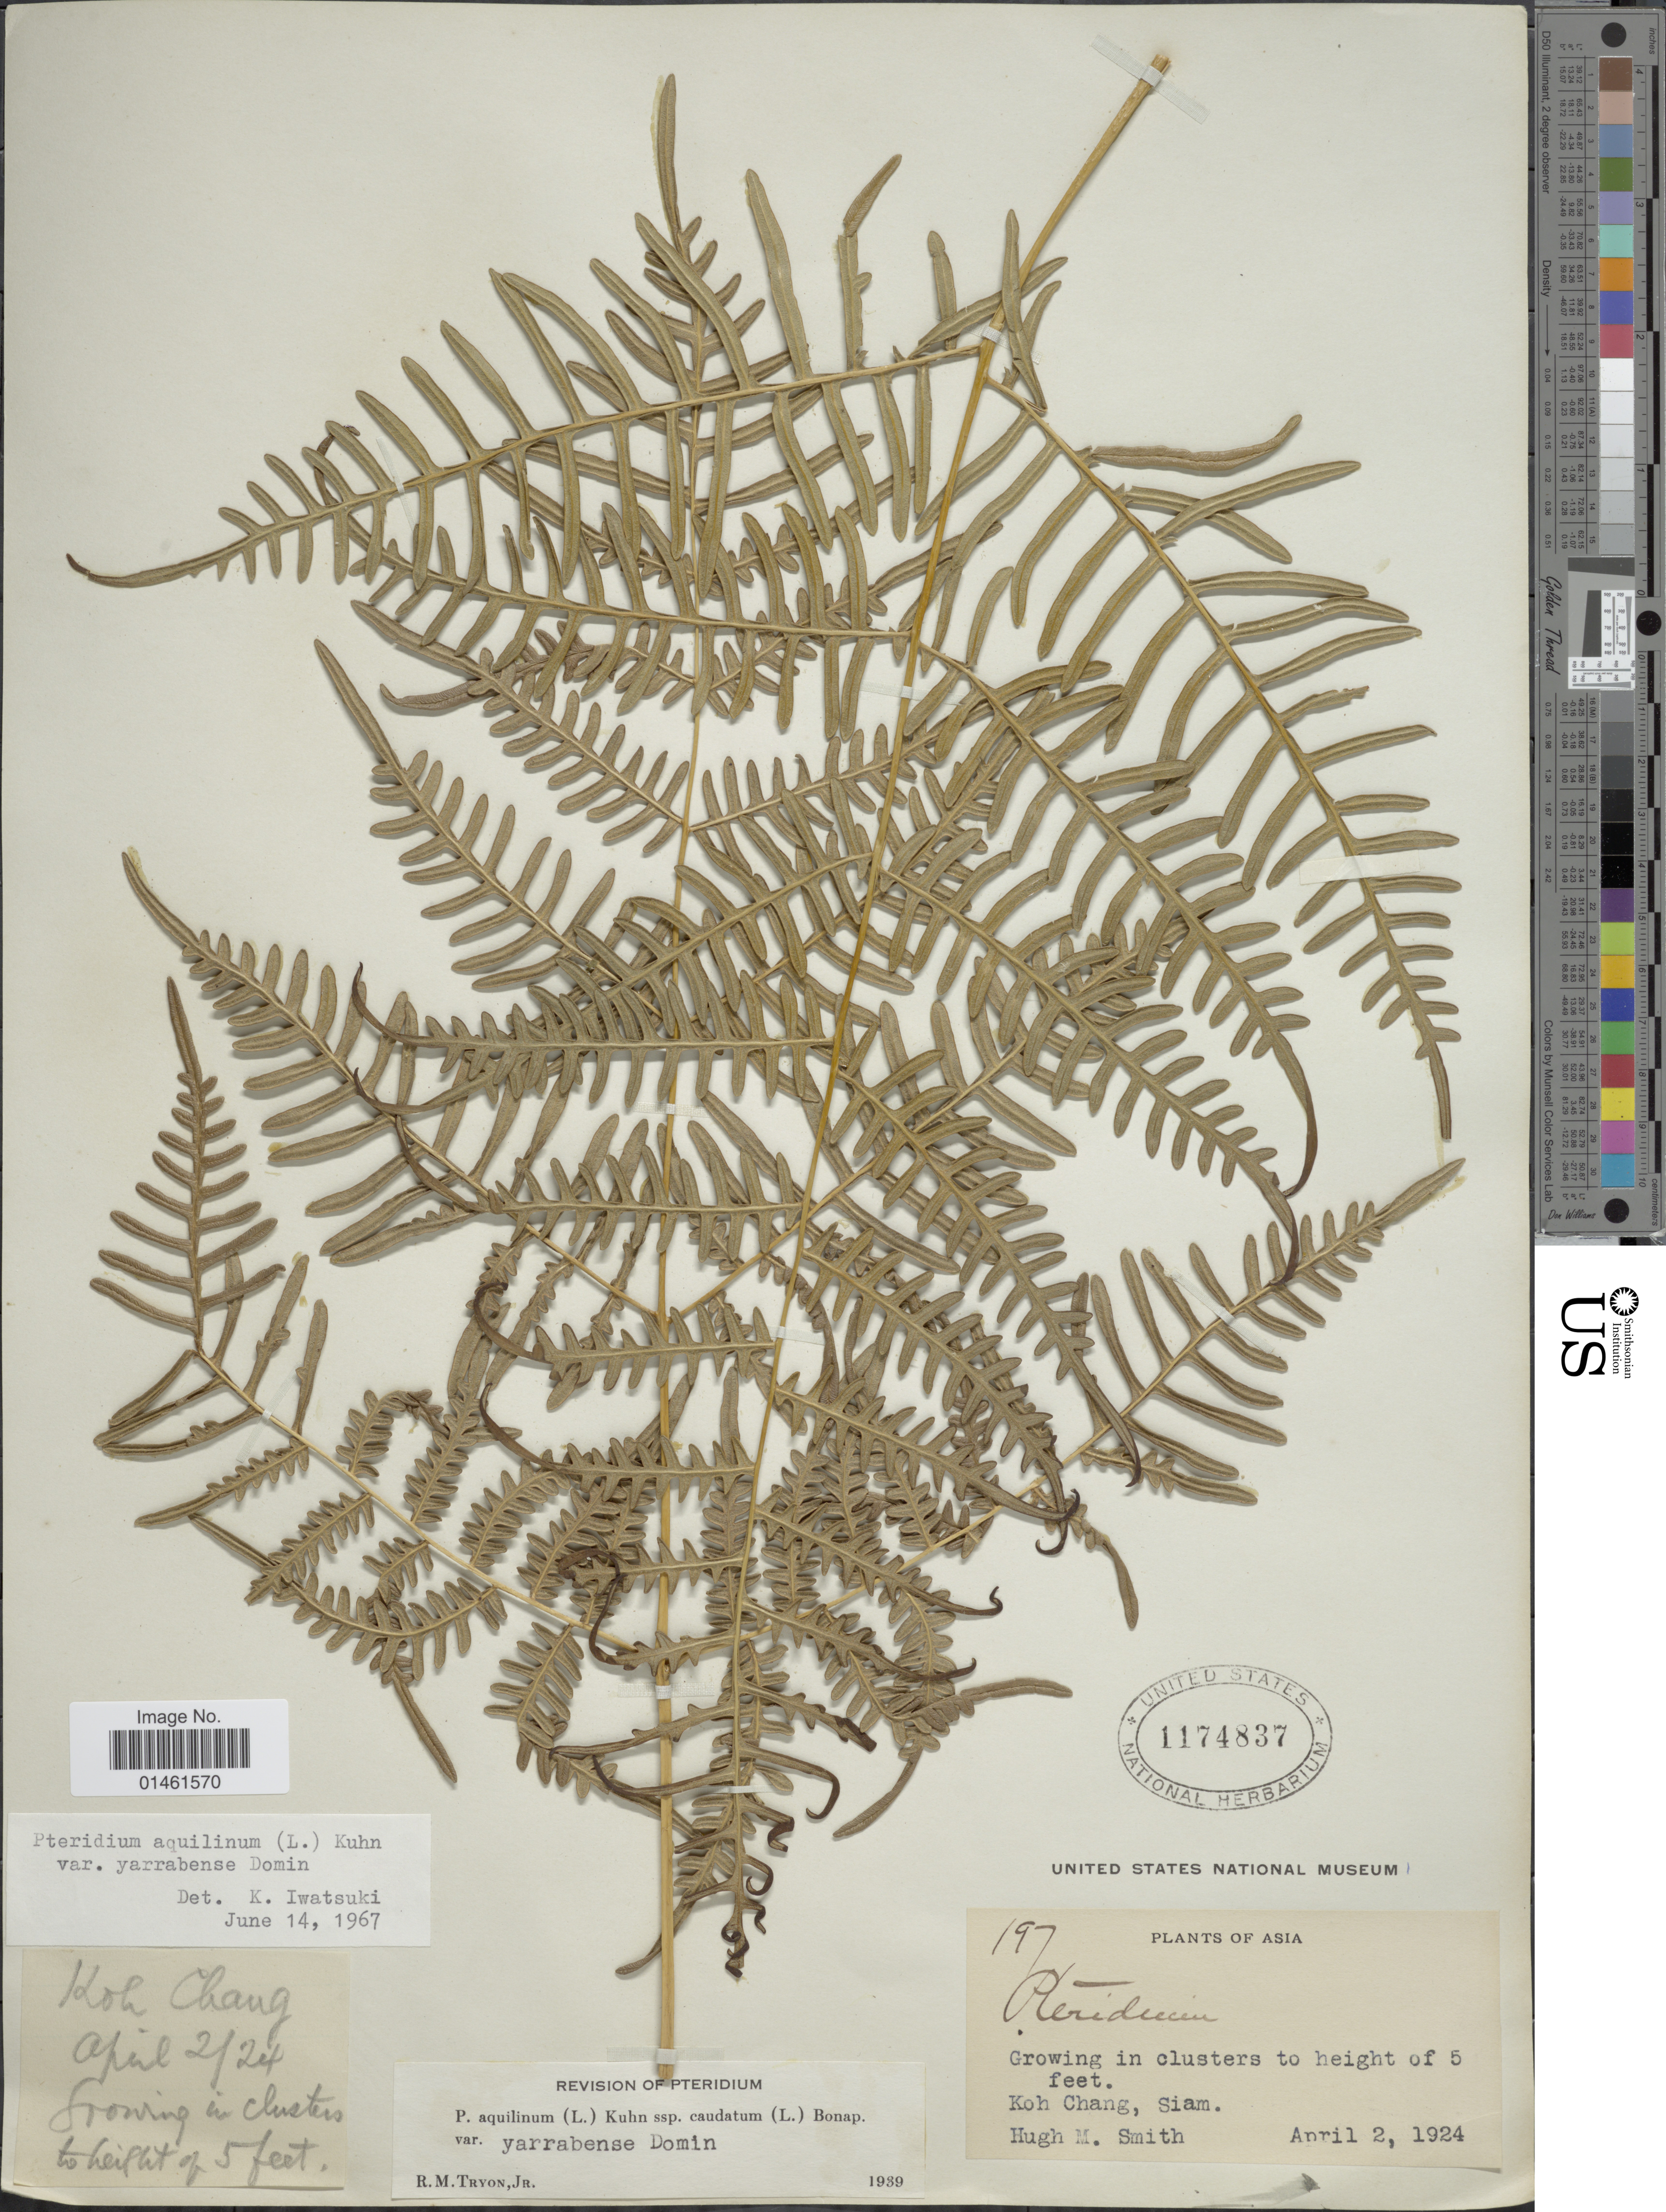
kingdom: Plantae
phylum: Tracheophyta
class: Polypodiopsida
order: Polypodiales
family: Dennstaedtiaceae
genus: Pteridium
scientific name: Pteridium aquilinum var. yarrabense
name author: Domin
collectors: H. M. Smith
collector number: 197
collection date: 1924-04-02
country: Thailand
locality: Asia, Koh Chang, Siam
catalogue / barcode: US 1174837